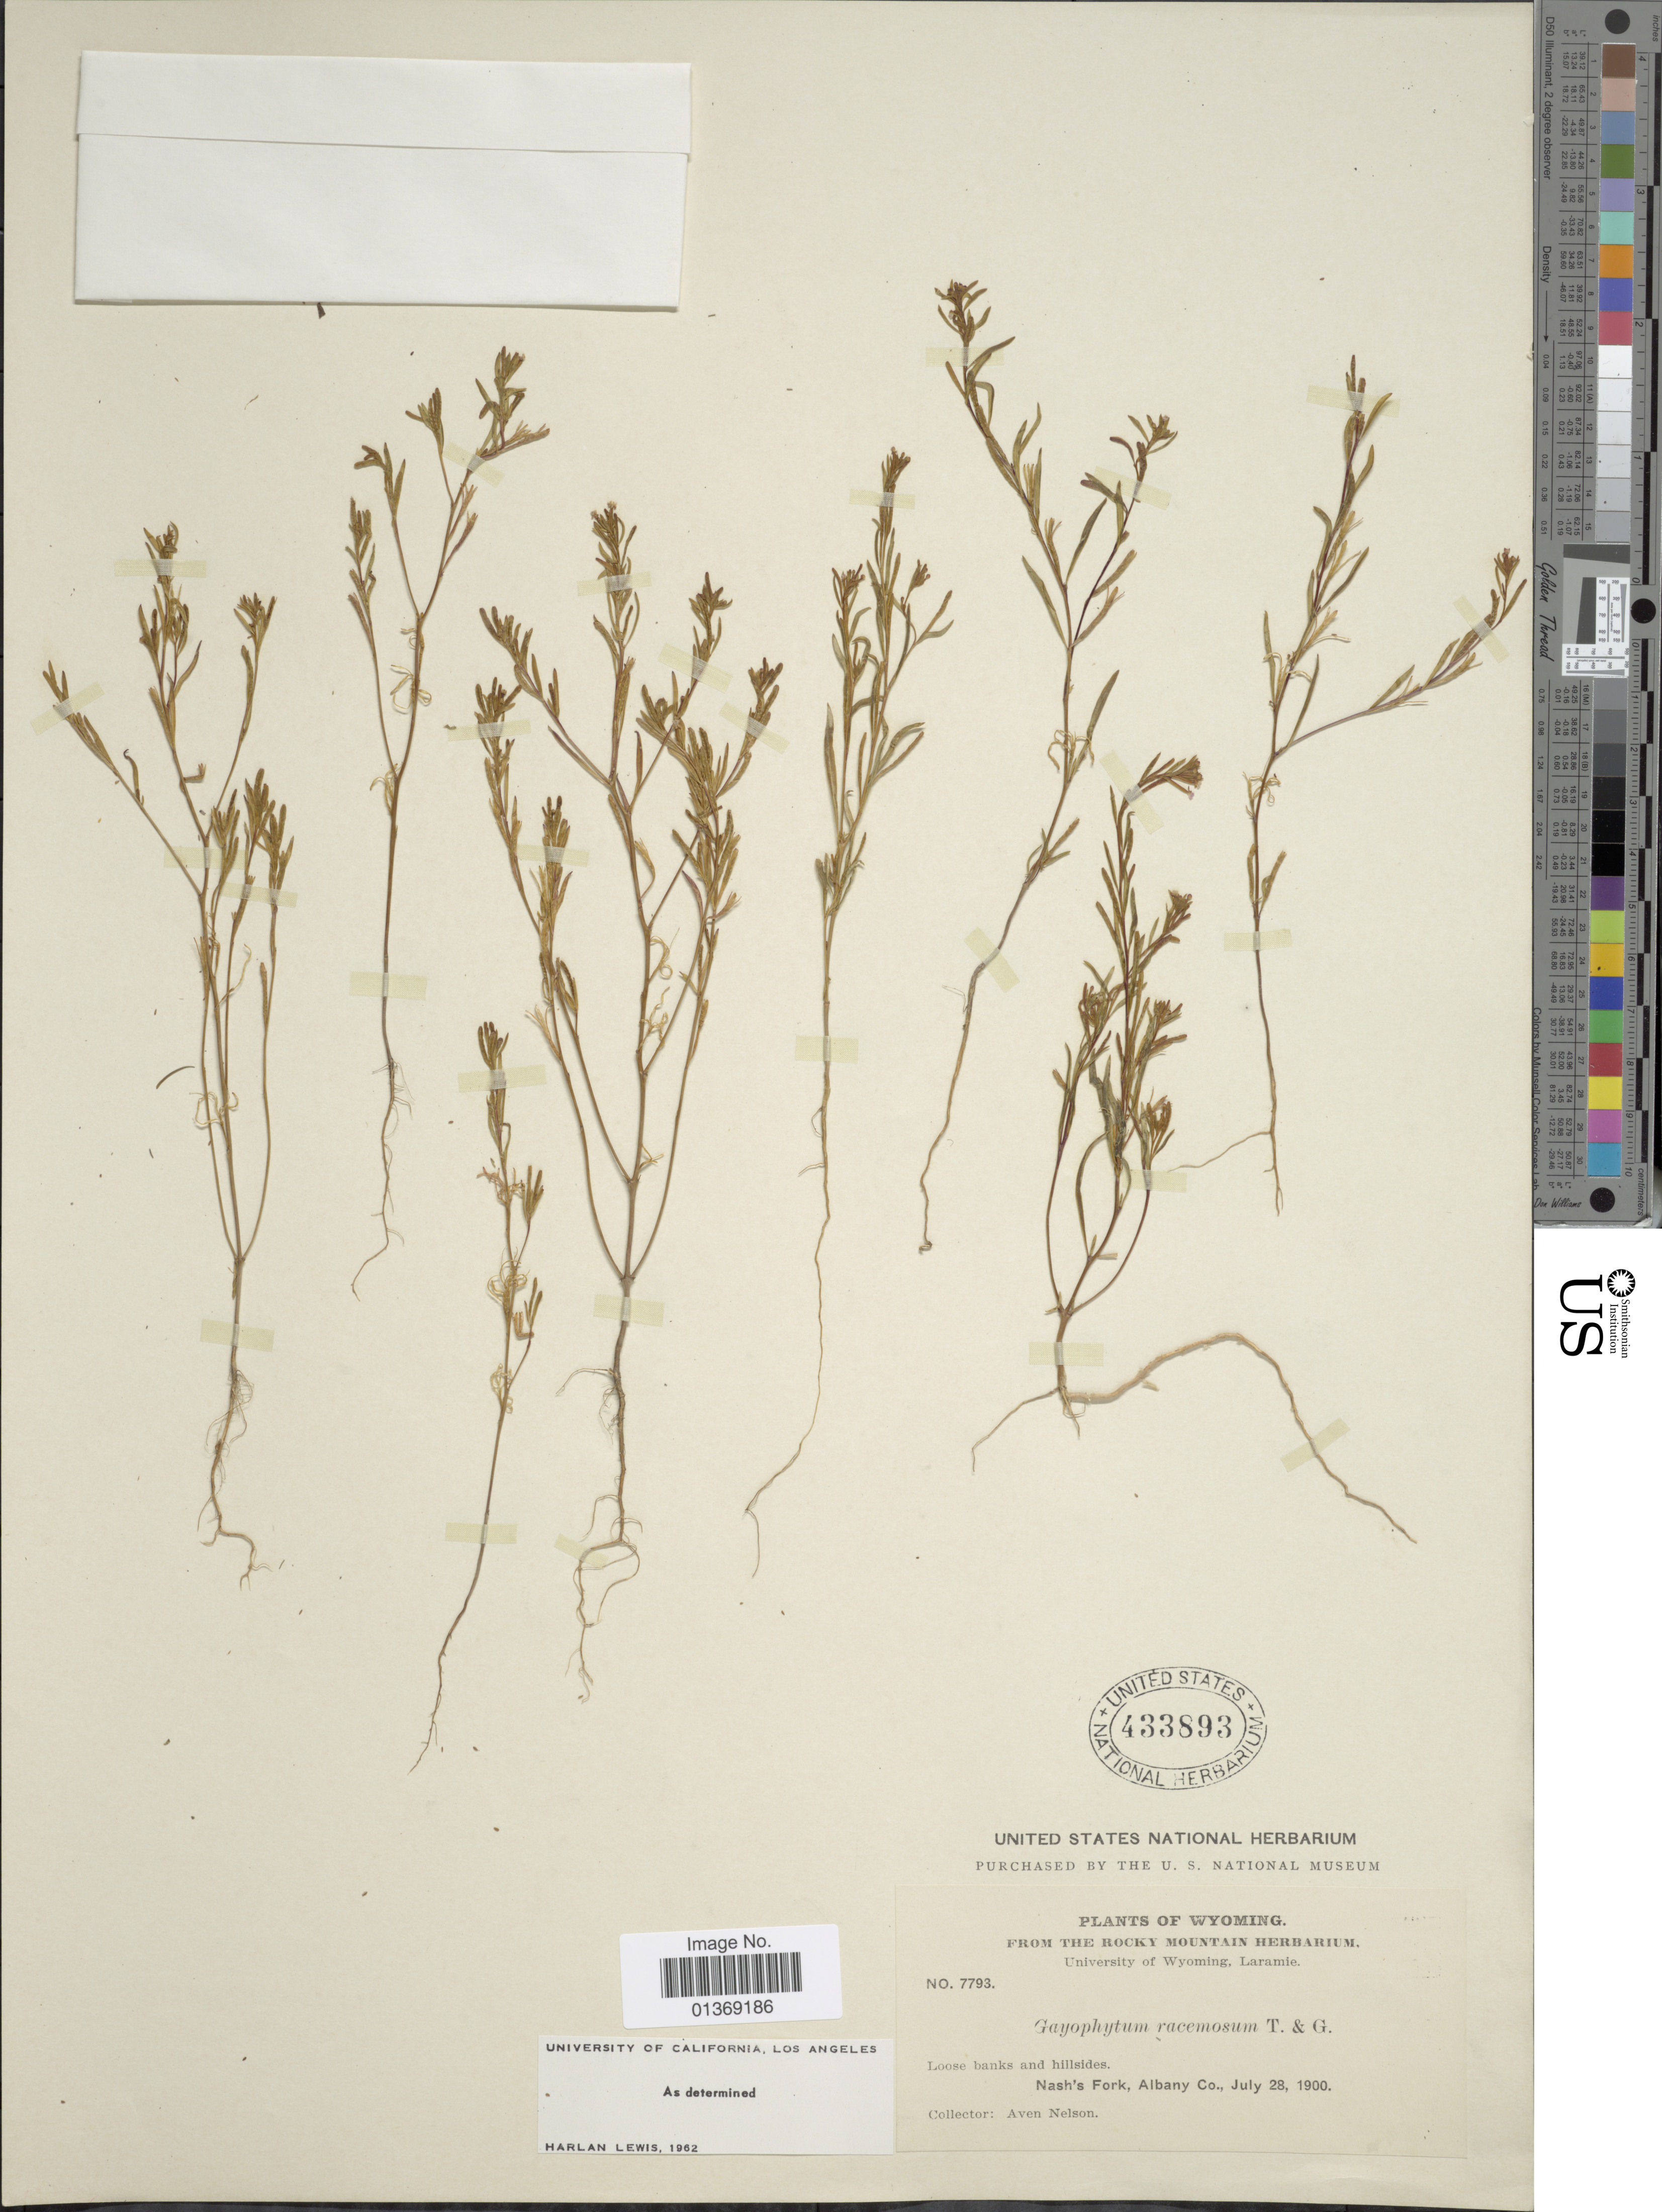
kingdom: Plantae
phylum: Tracheophyta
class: Magnoliopsida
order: Myrtales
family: Onagraceae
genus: Gayophytum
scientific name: Gayophytum racemosum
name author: Torr. & A. Gray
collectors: A. Nelson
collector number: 7793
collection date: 1900-07-28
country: United States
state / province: Wyoming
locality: Loose banks and hillsides, Nash's Fork, Albany Co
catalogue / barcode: US 433893